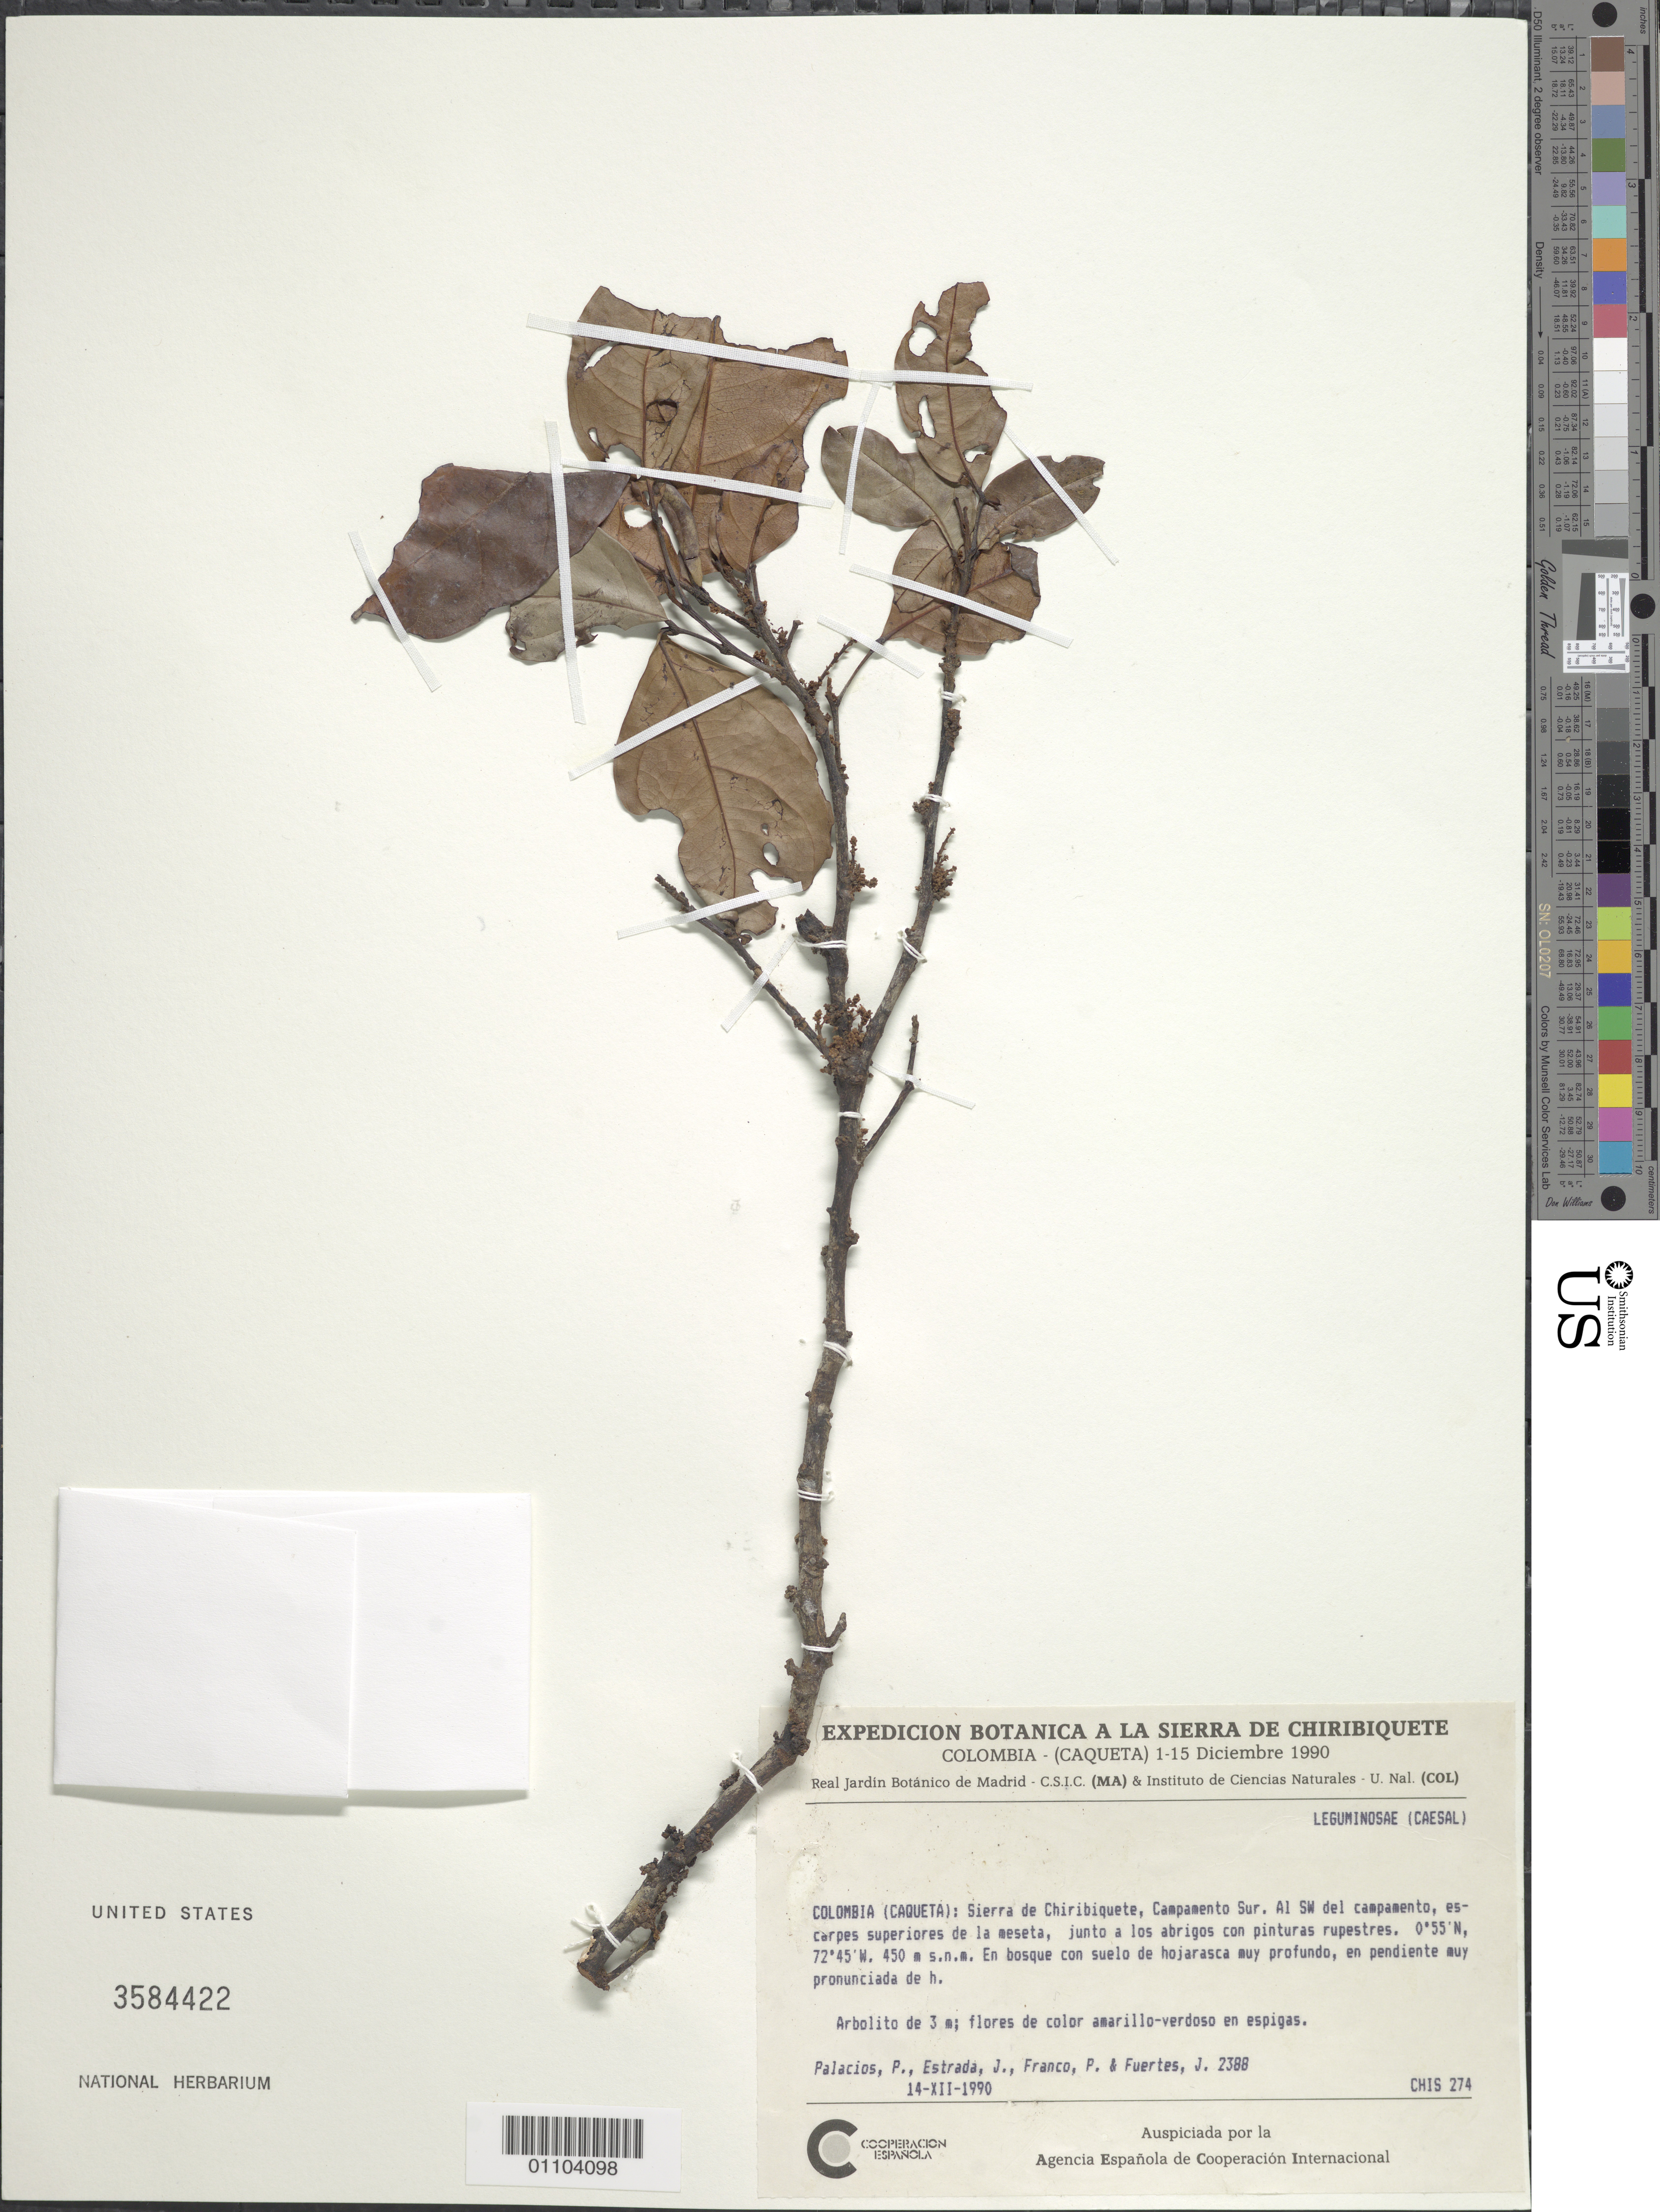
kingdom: Plantae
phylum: Tracheophyta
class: Magnoliopsida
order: Sapindales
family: Sapindaceae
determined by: Londoño-Echeverri, Y.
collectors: P. Palacios & J. Estrada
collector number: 2388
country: Colombia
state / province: Caquetá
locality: Sierra de Chiribiquete, Campen=amento Sur. SW del campento, escarpes siuperiores de la meseta.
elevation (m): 450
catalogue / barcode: US 3584422